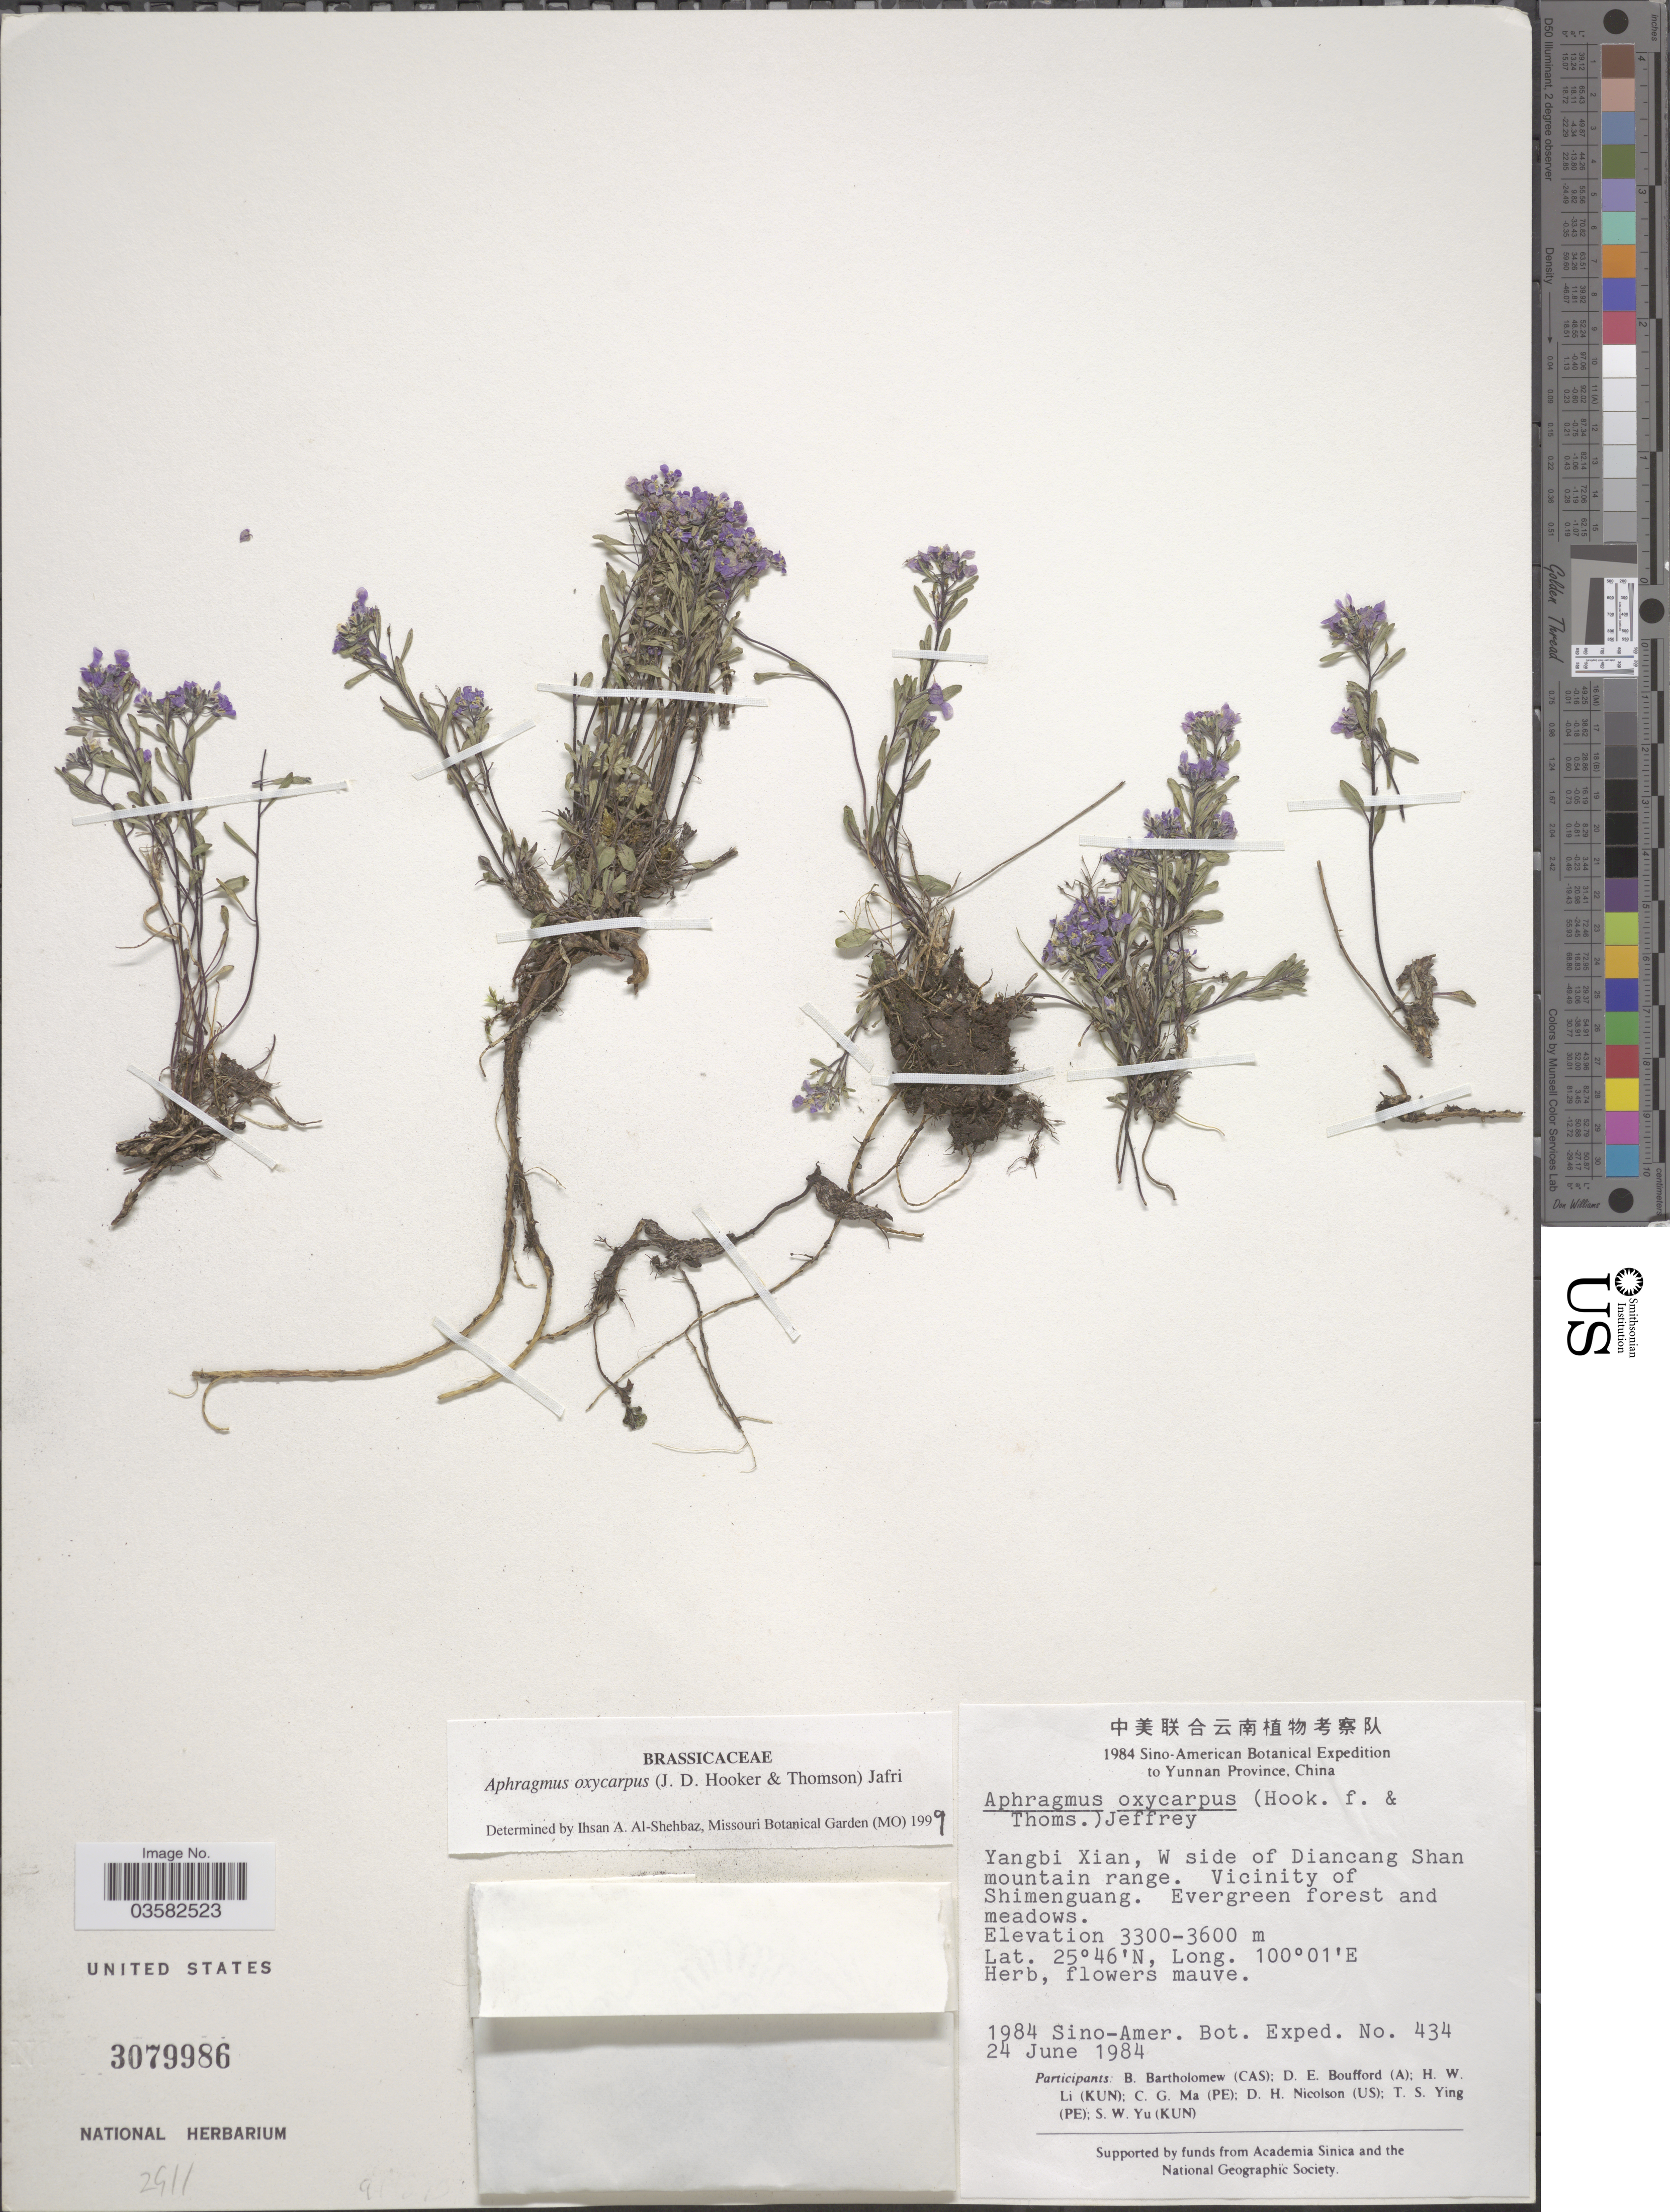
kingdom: Plantae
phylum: Tracheophyta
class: Magnoliopsida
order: Brassicales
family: Brassicaceae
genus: Aphragmus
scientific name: Aphragmus oxycarpus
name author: (Hook. f. & Thoms.) Jafri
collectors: Sino-Amer. Bot. Exped. 1984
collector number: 434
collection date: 1984-06-24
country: China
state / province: Yunnan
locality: Yangbi Xian, W side of Diancang shan mountain range. Vicinity of Shimenguang.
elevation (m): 3300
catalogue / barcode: US 3079986